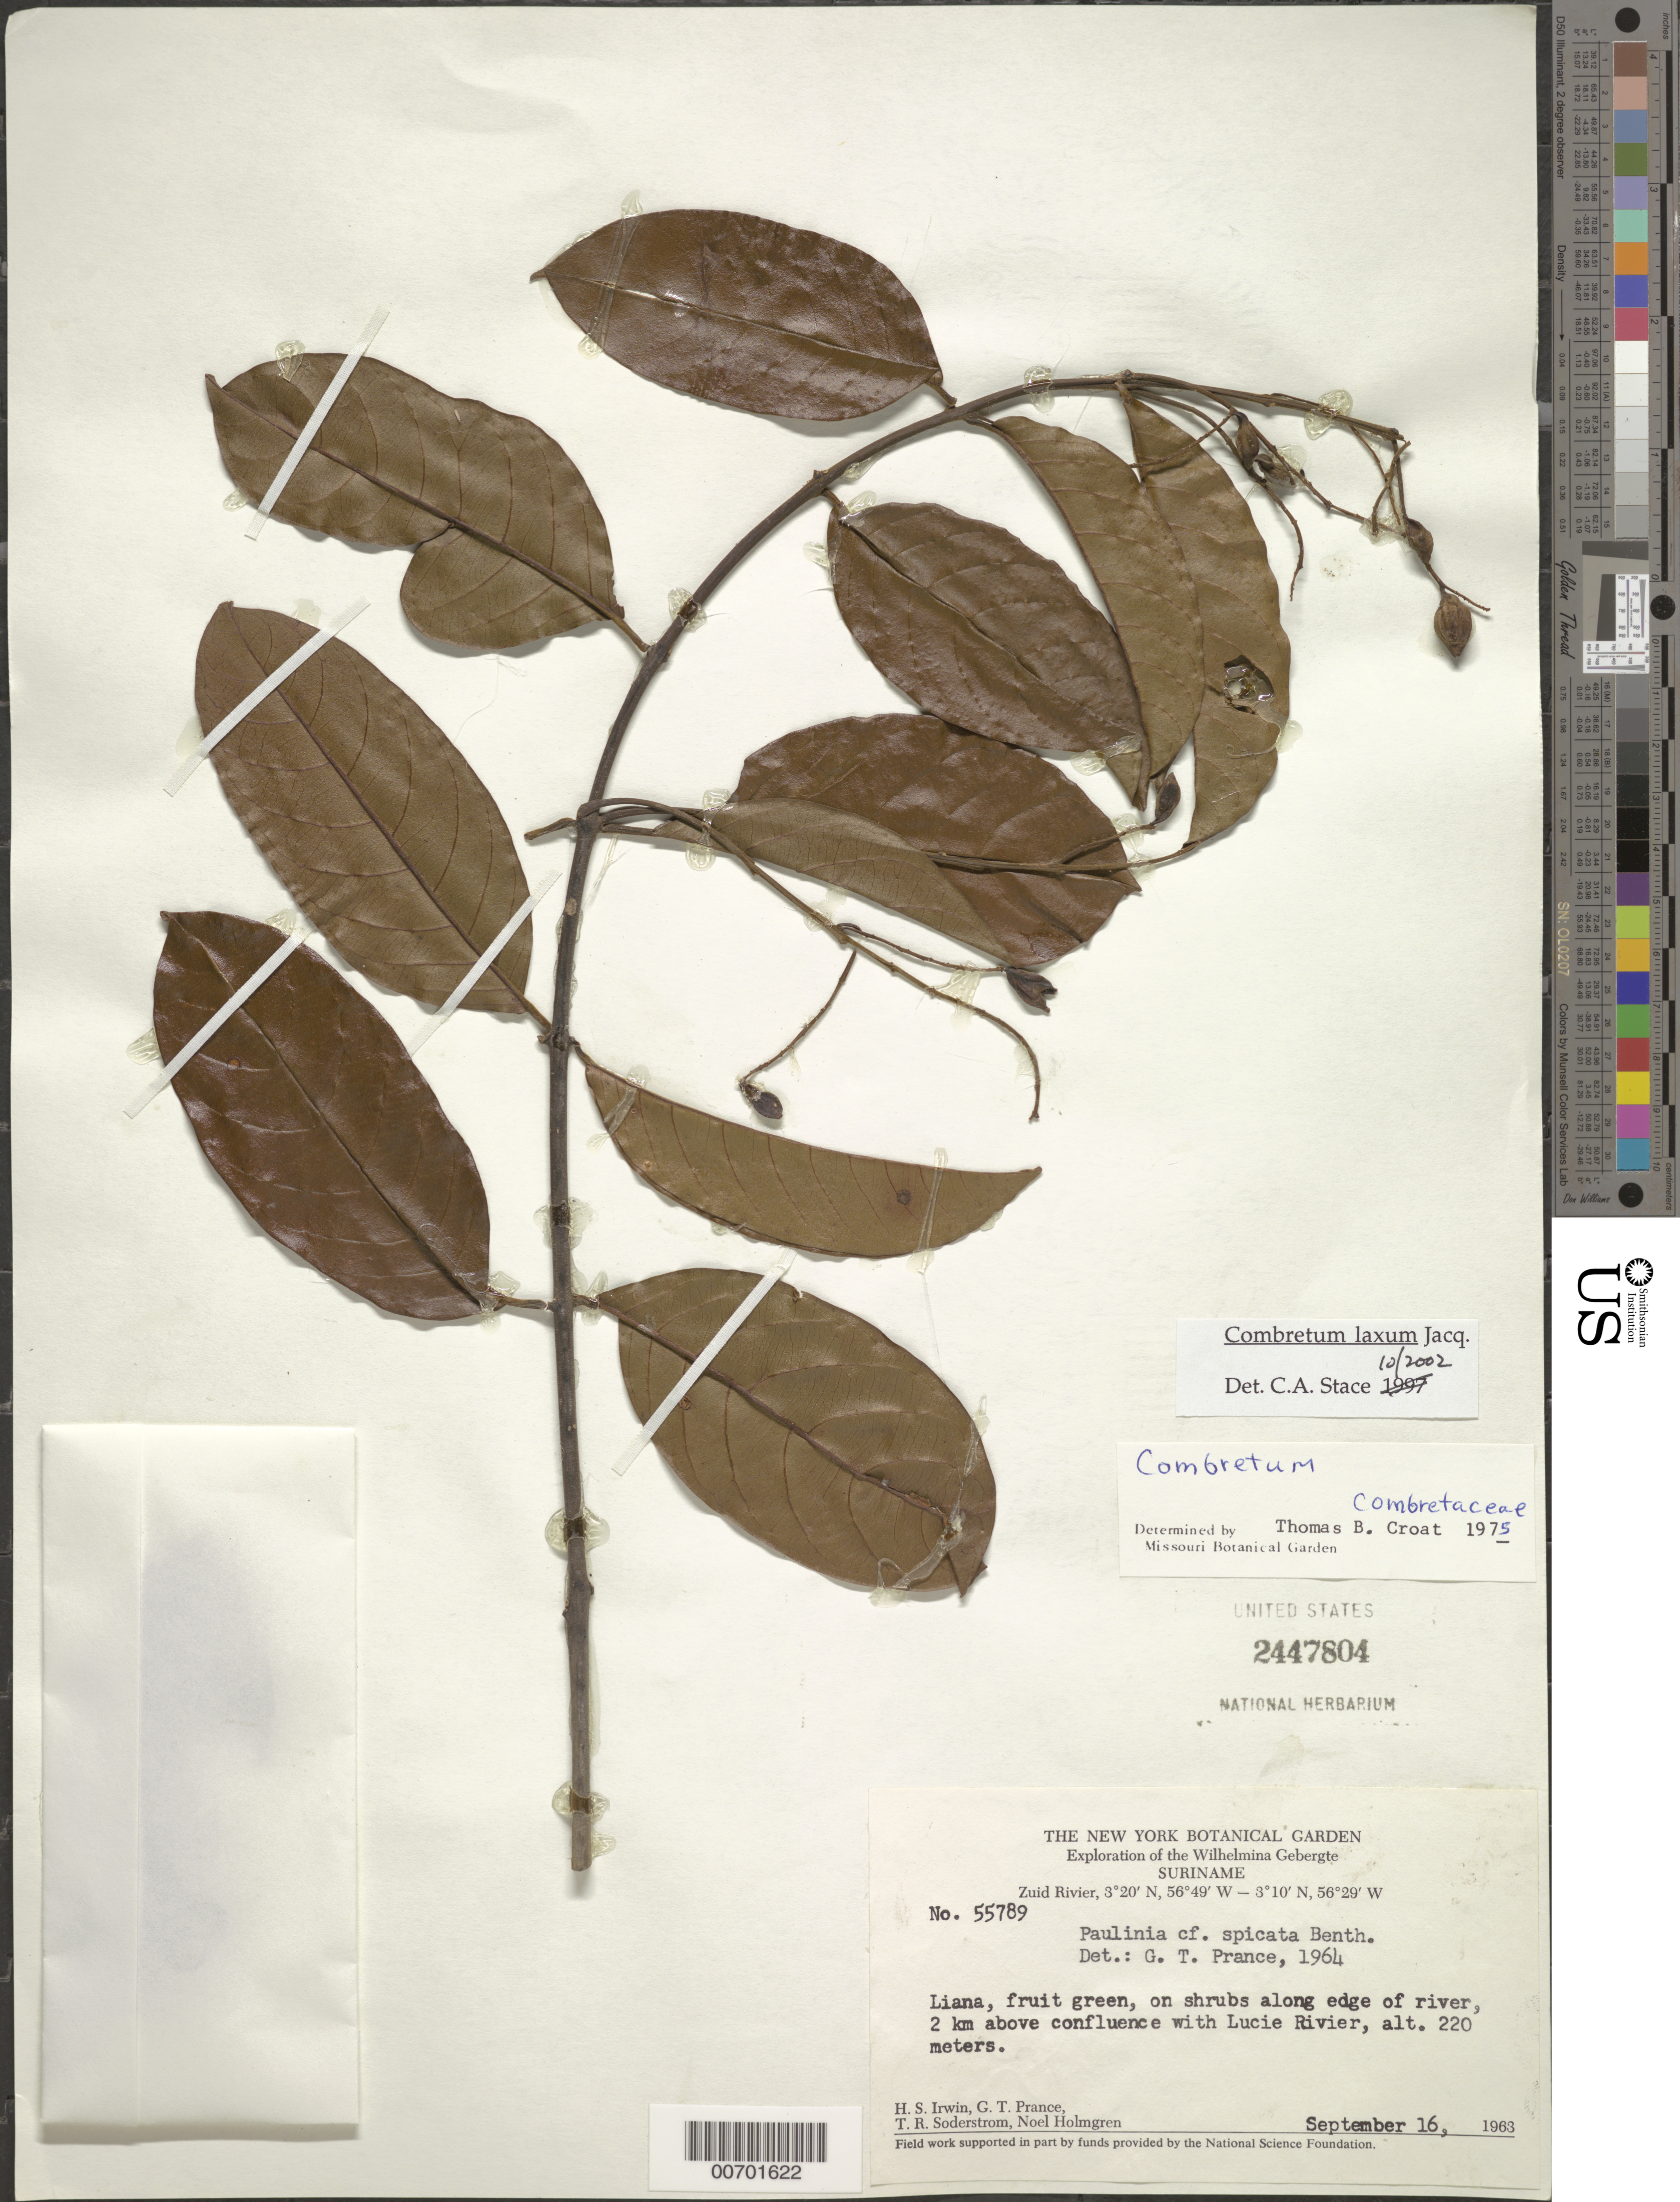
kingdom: Plantae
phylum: Tracheophyta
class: Magnoliopsida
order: Myrtales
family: Combretaceae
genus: Combretum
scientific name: Combretum laxum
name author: Jacq.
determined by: Stace, C. A.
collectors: H. Irwin, G. T. Prance, T. R. Soderstrom & N. H. Holmgren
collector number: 55789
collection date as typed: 16-Sep-63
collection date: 1963-09-16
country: Suriname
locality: Zuid River, 2 km above confluence with Lucie R., Wilhelmina Gebergte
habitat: On shrubs along edge of R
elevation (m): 220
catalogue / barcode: US 2447804